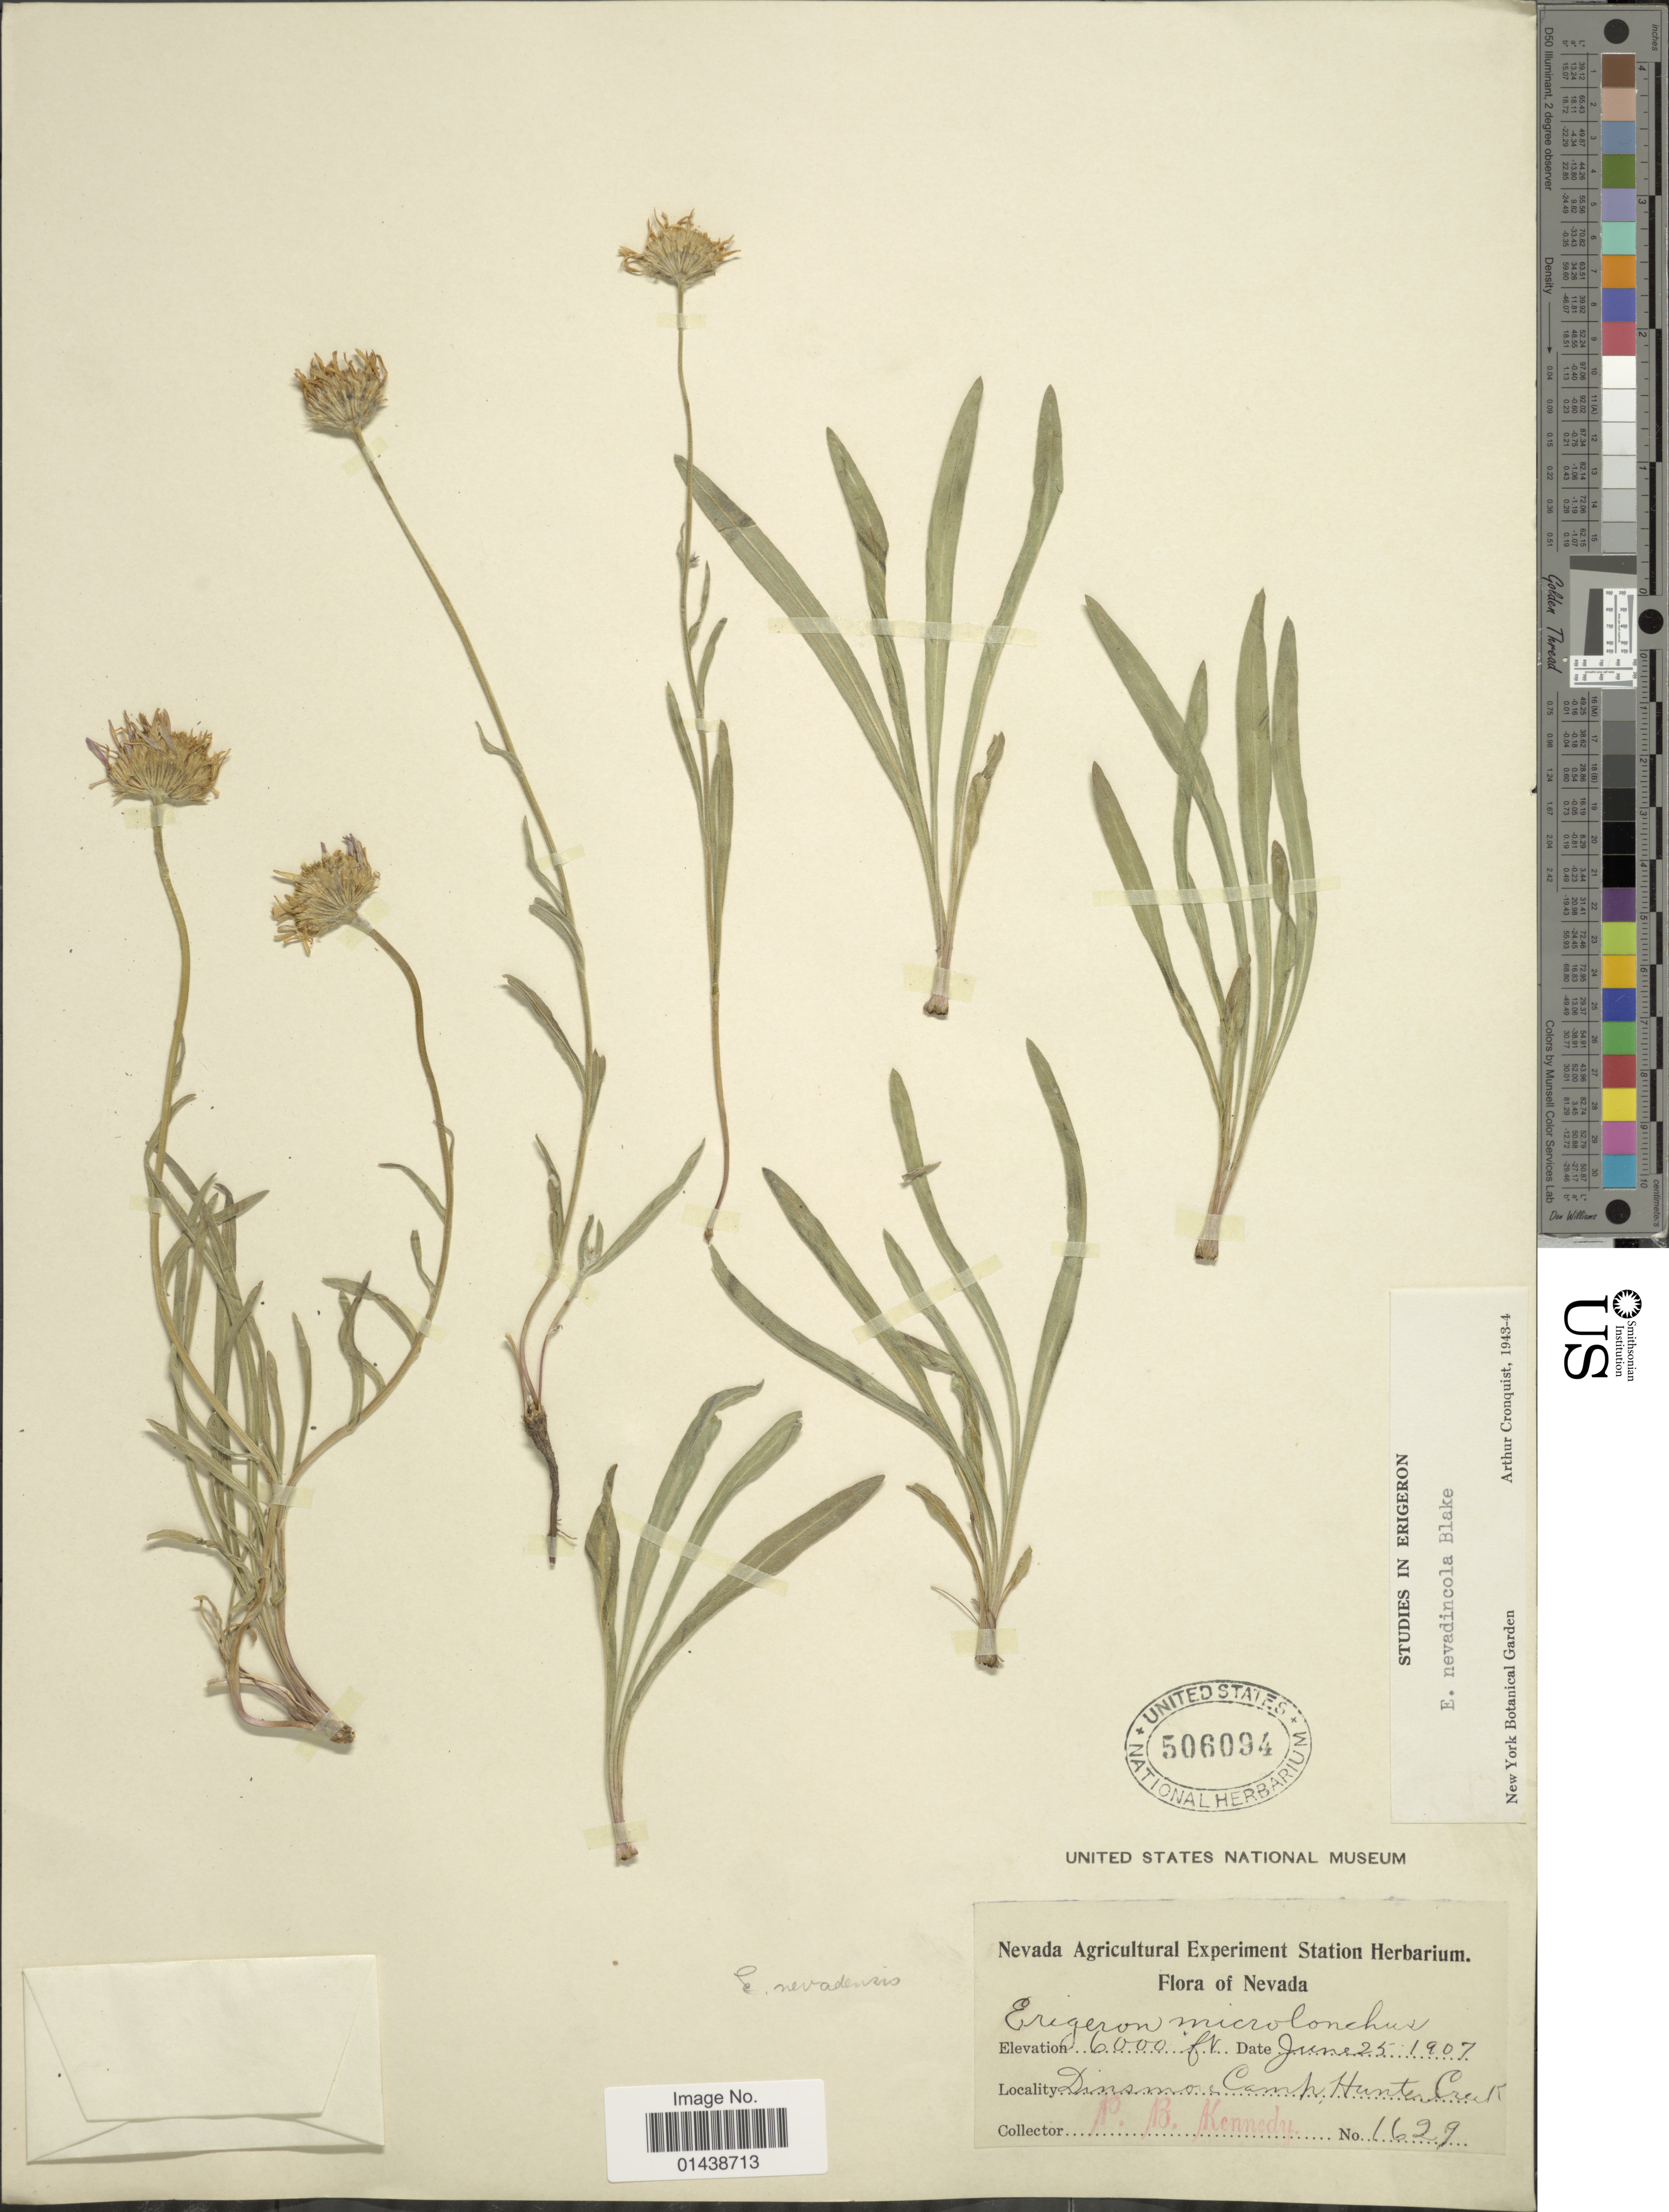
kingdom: Plantae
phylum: Tracheophyta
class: Magnoliopsida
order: Asterales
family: Asteraceae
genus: Erigeron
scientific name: Erigeron nevadincola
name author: S.F. Blake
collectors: P. B. Kennedy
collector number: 1629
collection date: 1907-06-25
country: United States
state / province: Nevada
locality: Dinsmore Camp Hunter Creek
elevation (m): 1829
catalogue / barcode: US 506094